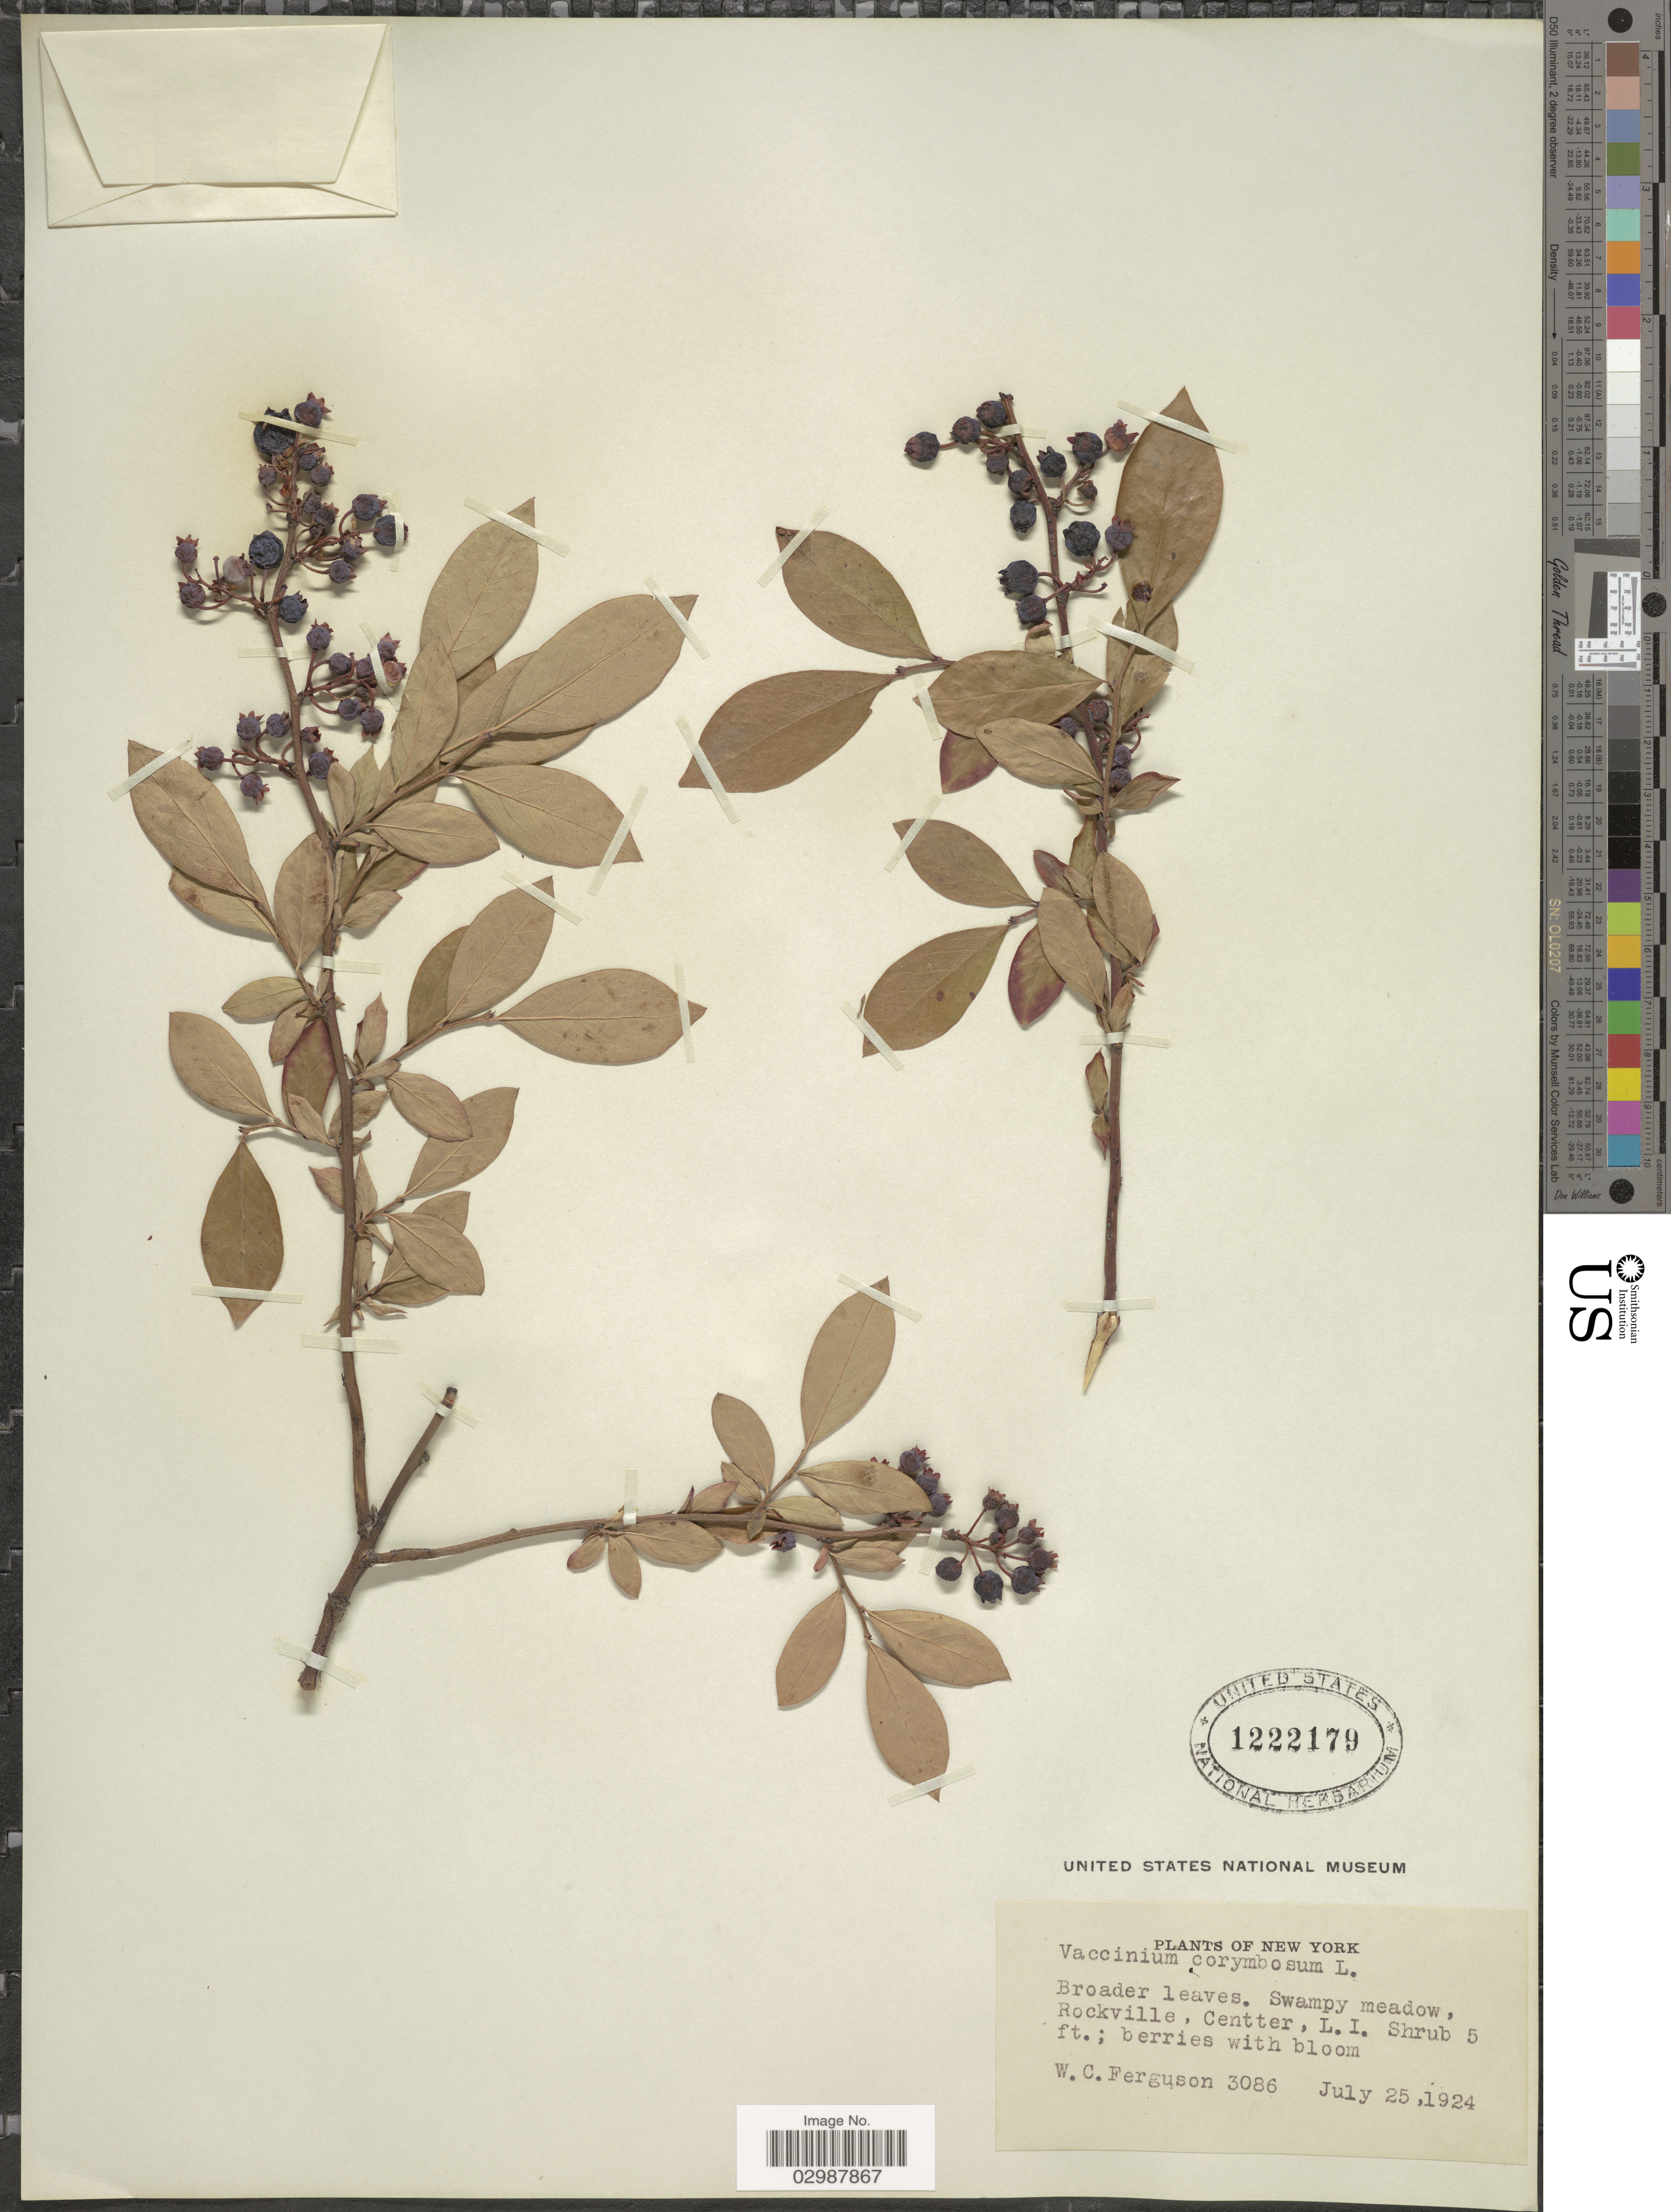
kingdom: Plantae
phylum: Tracheophyta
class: Magnoliopsida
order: Ericales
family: Ericaceae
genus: Vaccinium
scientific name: Vaccinium corymbosum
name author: L.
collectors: W. Ferguson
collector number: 3086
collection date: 1924-07-25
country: United States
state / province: New York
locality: Swampy meadow, Rockville, Centter, L. I.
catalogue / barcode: US 1222179